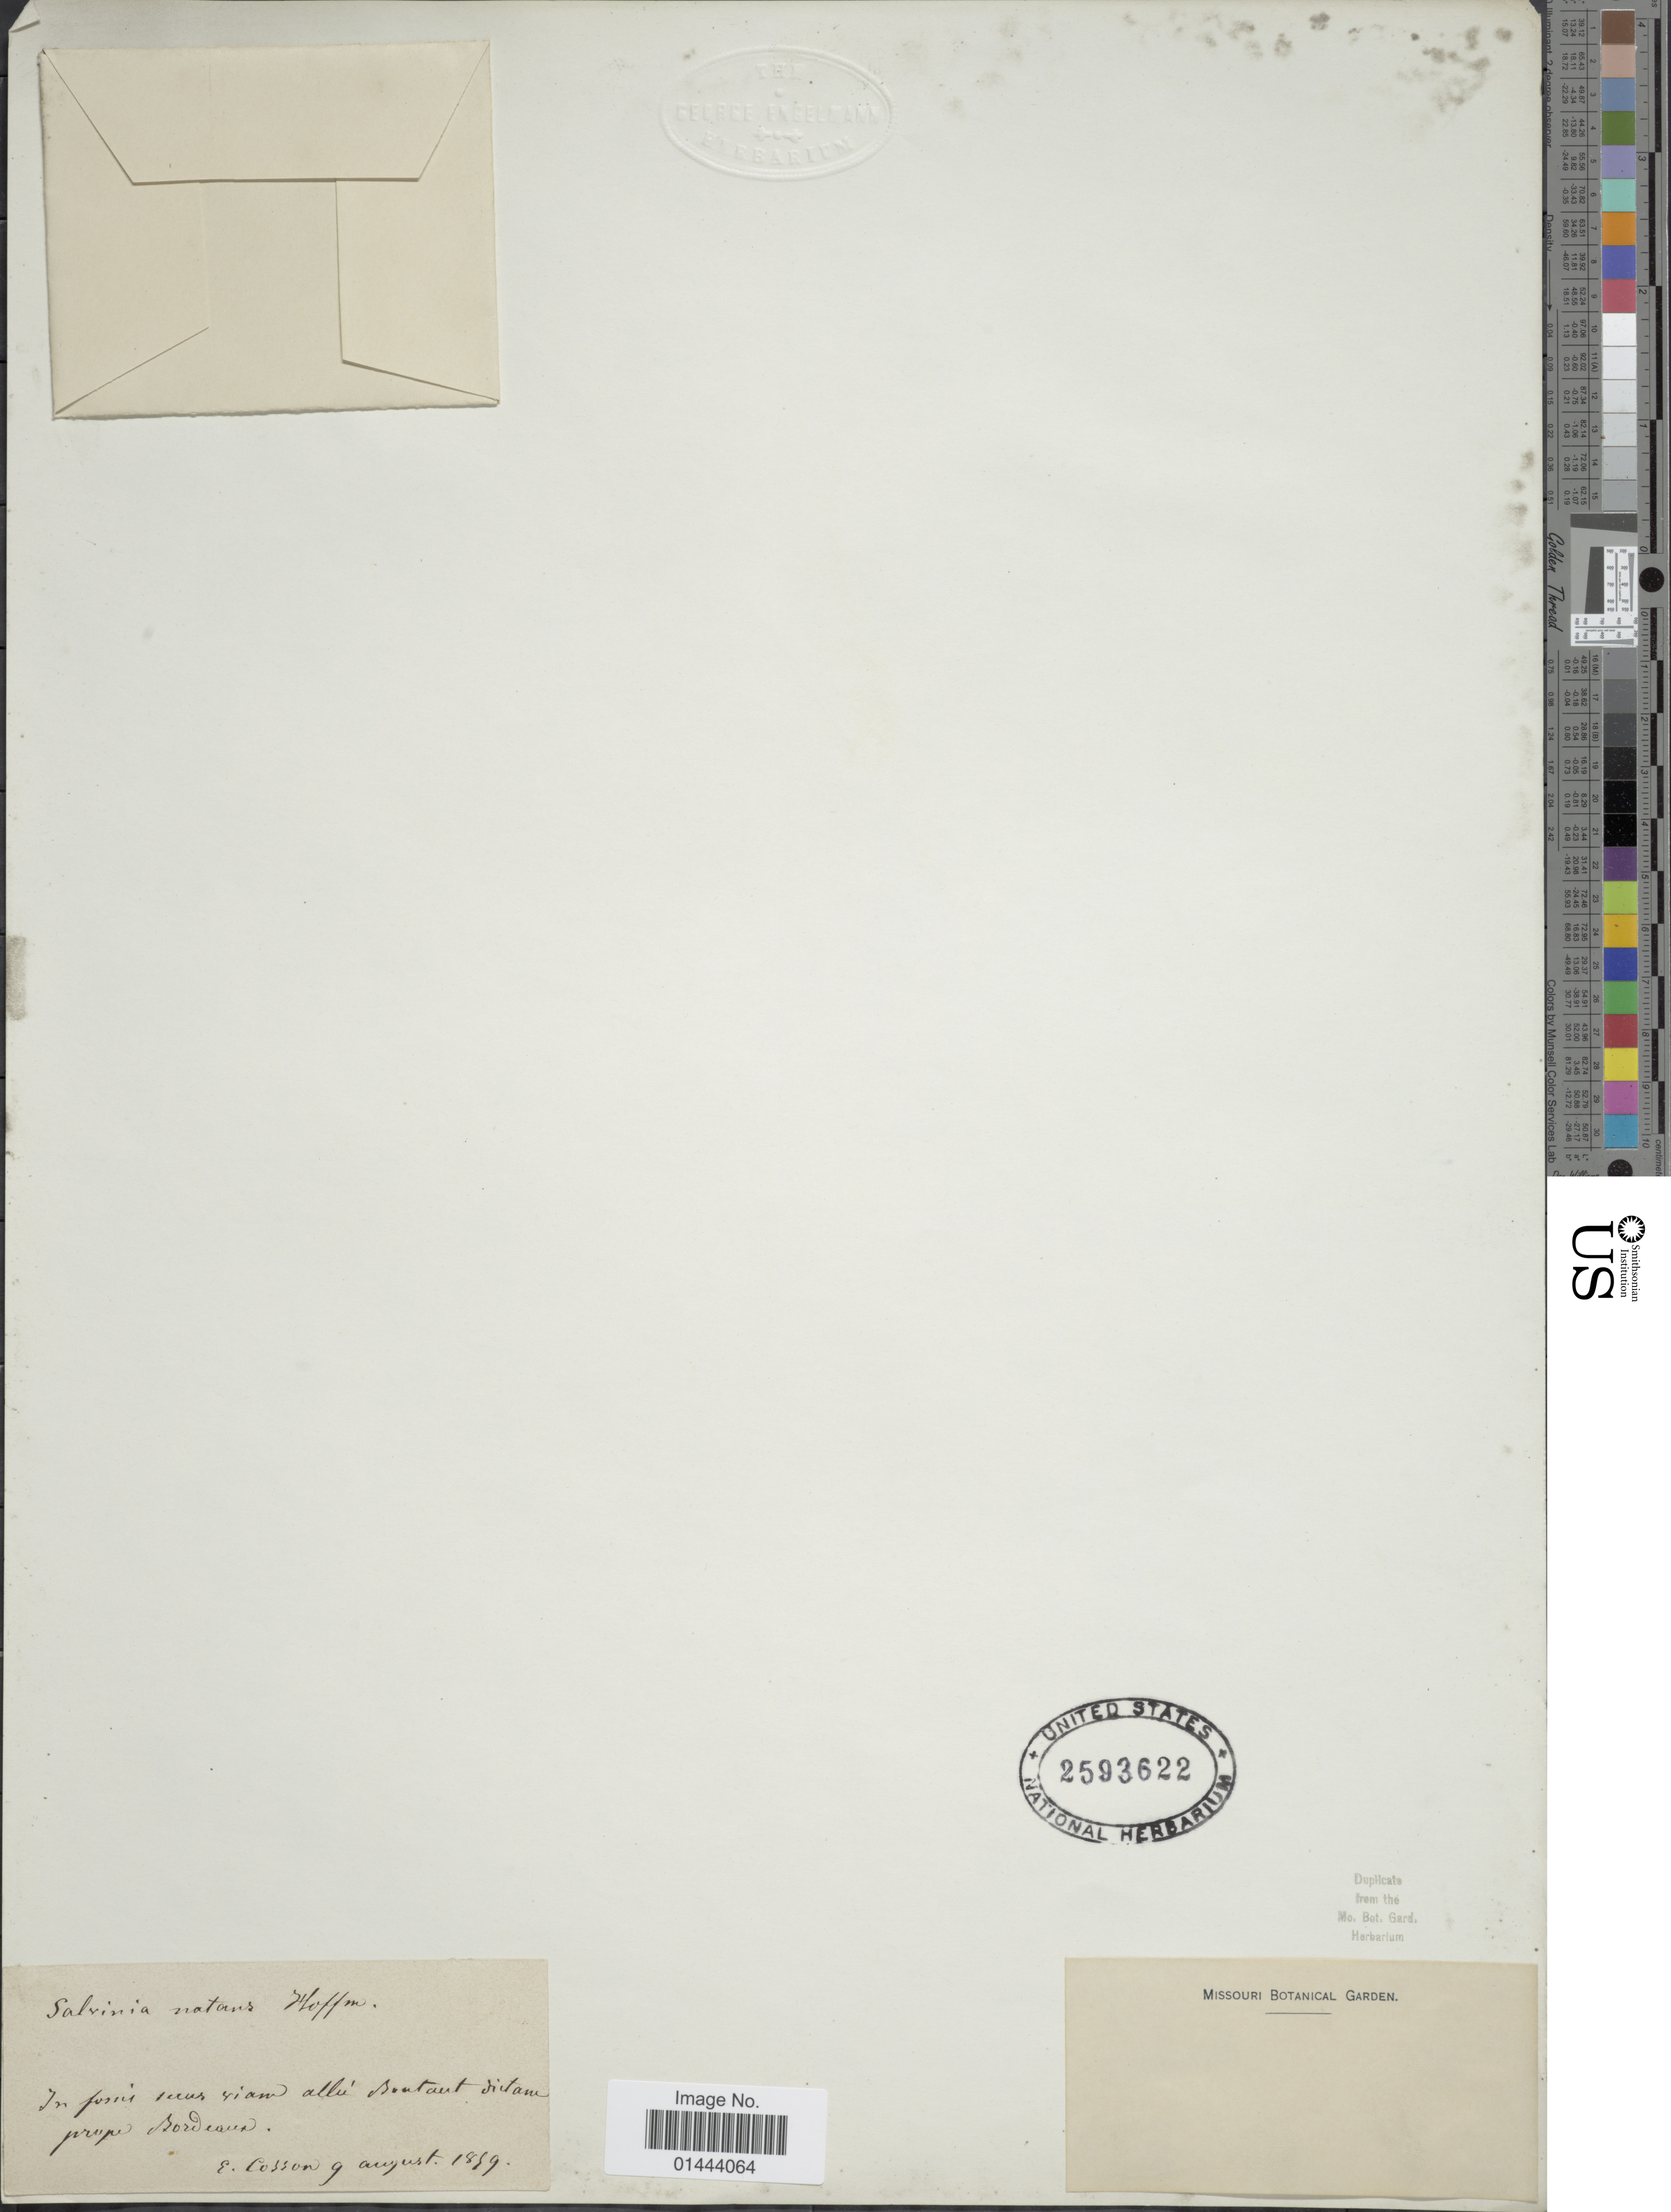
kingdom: Plantae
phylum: Tracheophyta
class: Polypodiopsida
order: Salviniales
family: Salviniaceae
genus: Salvinia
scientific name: Salvinia natans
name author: (L.) All.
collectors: E. Cosson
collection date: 1889-08-09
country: France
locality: In propis siam allú Boutant dictam prope Bordeaux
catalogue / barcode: US 2593622